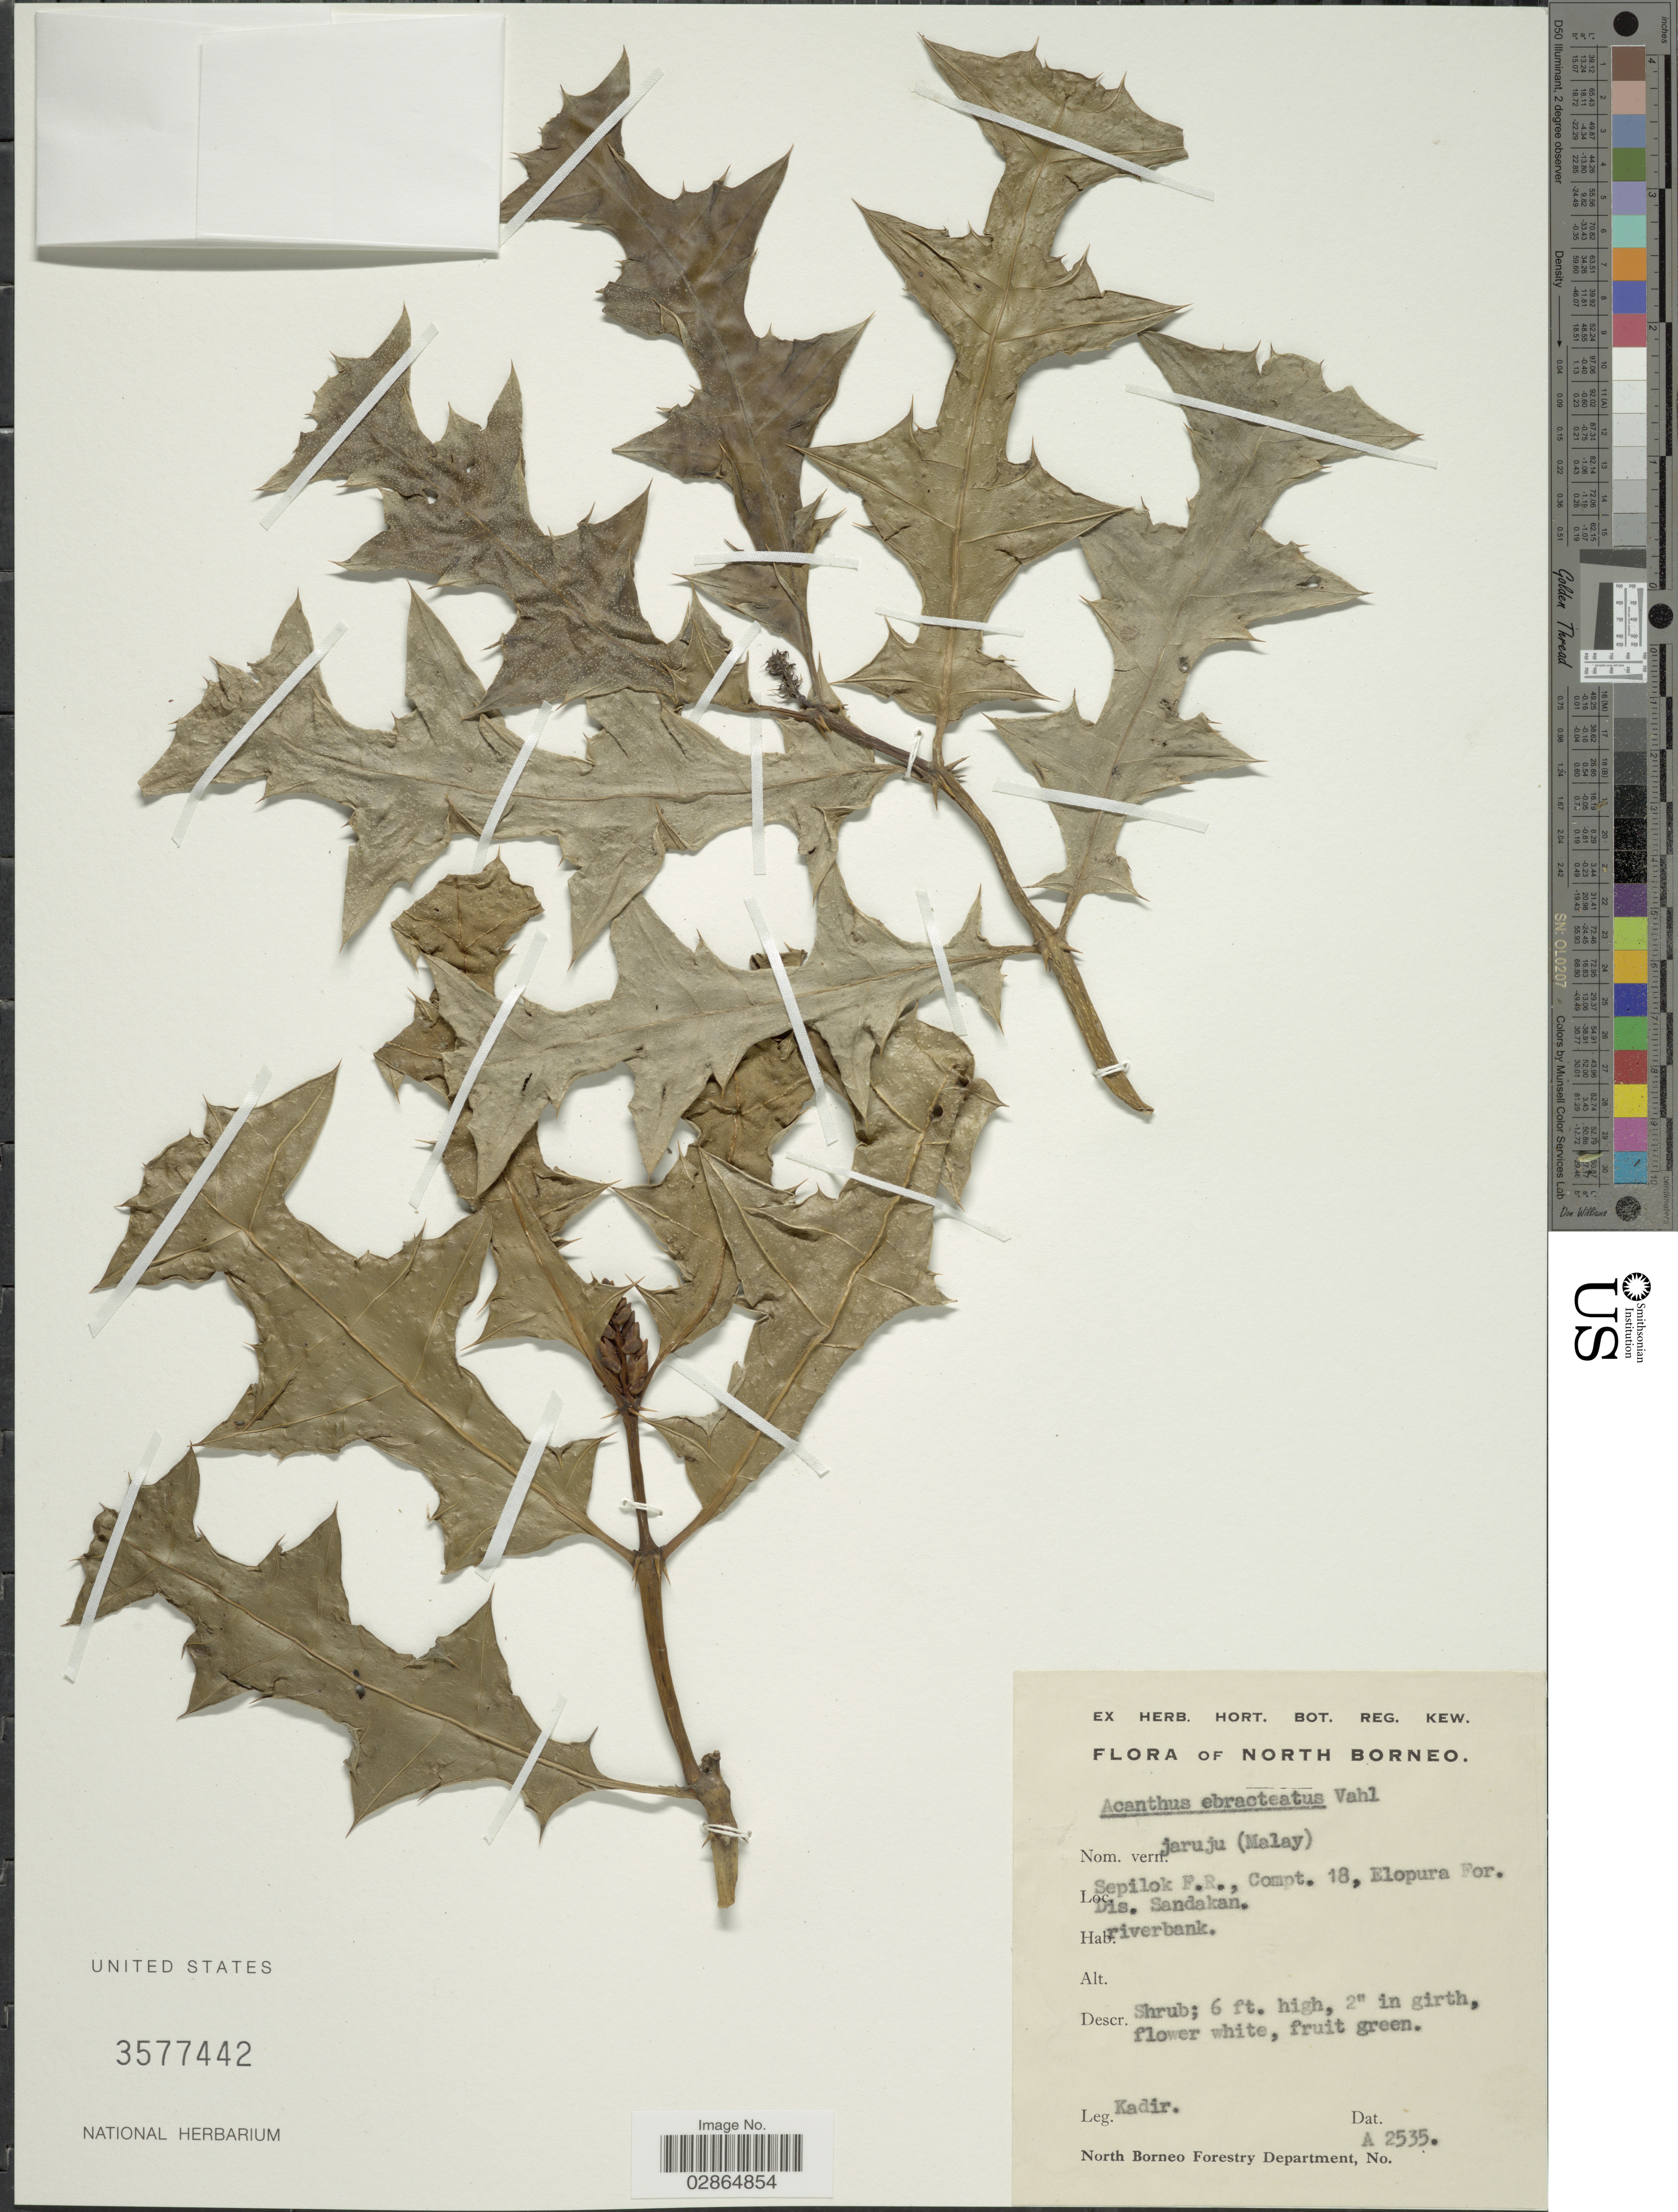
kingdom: Plantae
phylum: Tracheophyta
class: Magnoliopsida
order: Lamiales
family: Acanthaceae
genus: Acanthus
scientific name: Acanthus ebracteatus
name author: Vahl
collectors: -. Kadir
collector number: A 2535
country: Malaysia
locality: North Borneo, Sepilok F.R., Compt. 18, Elopura For. Dis., Sandakan.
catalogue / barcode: US 3577442